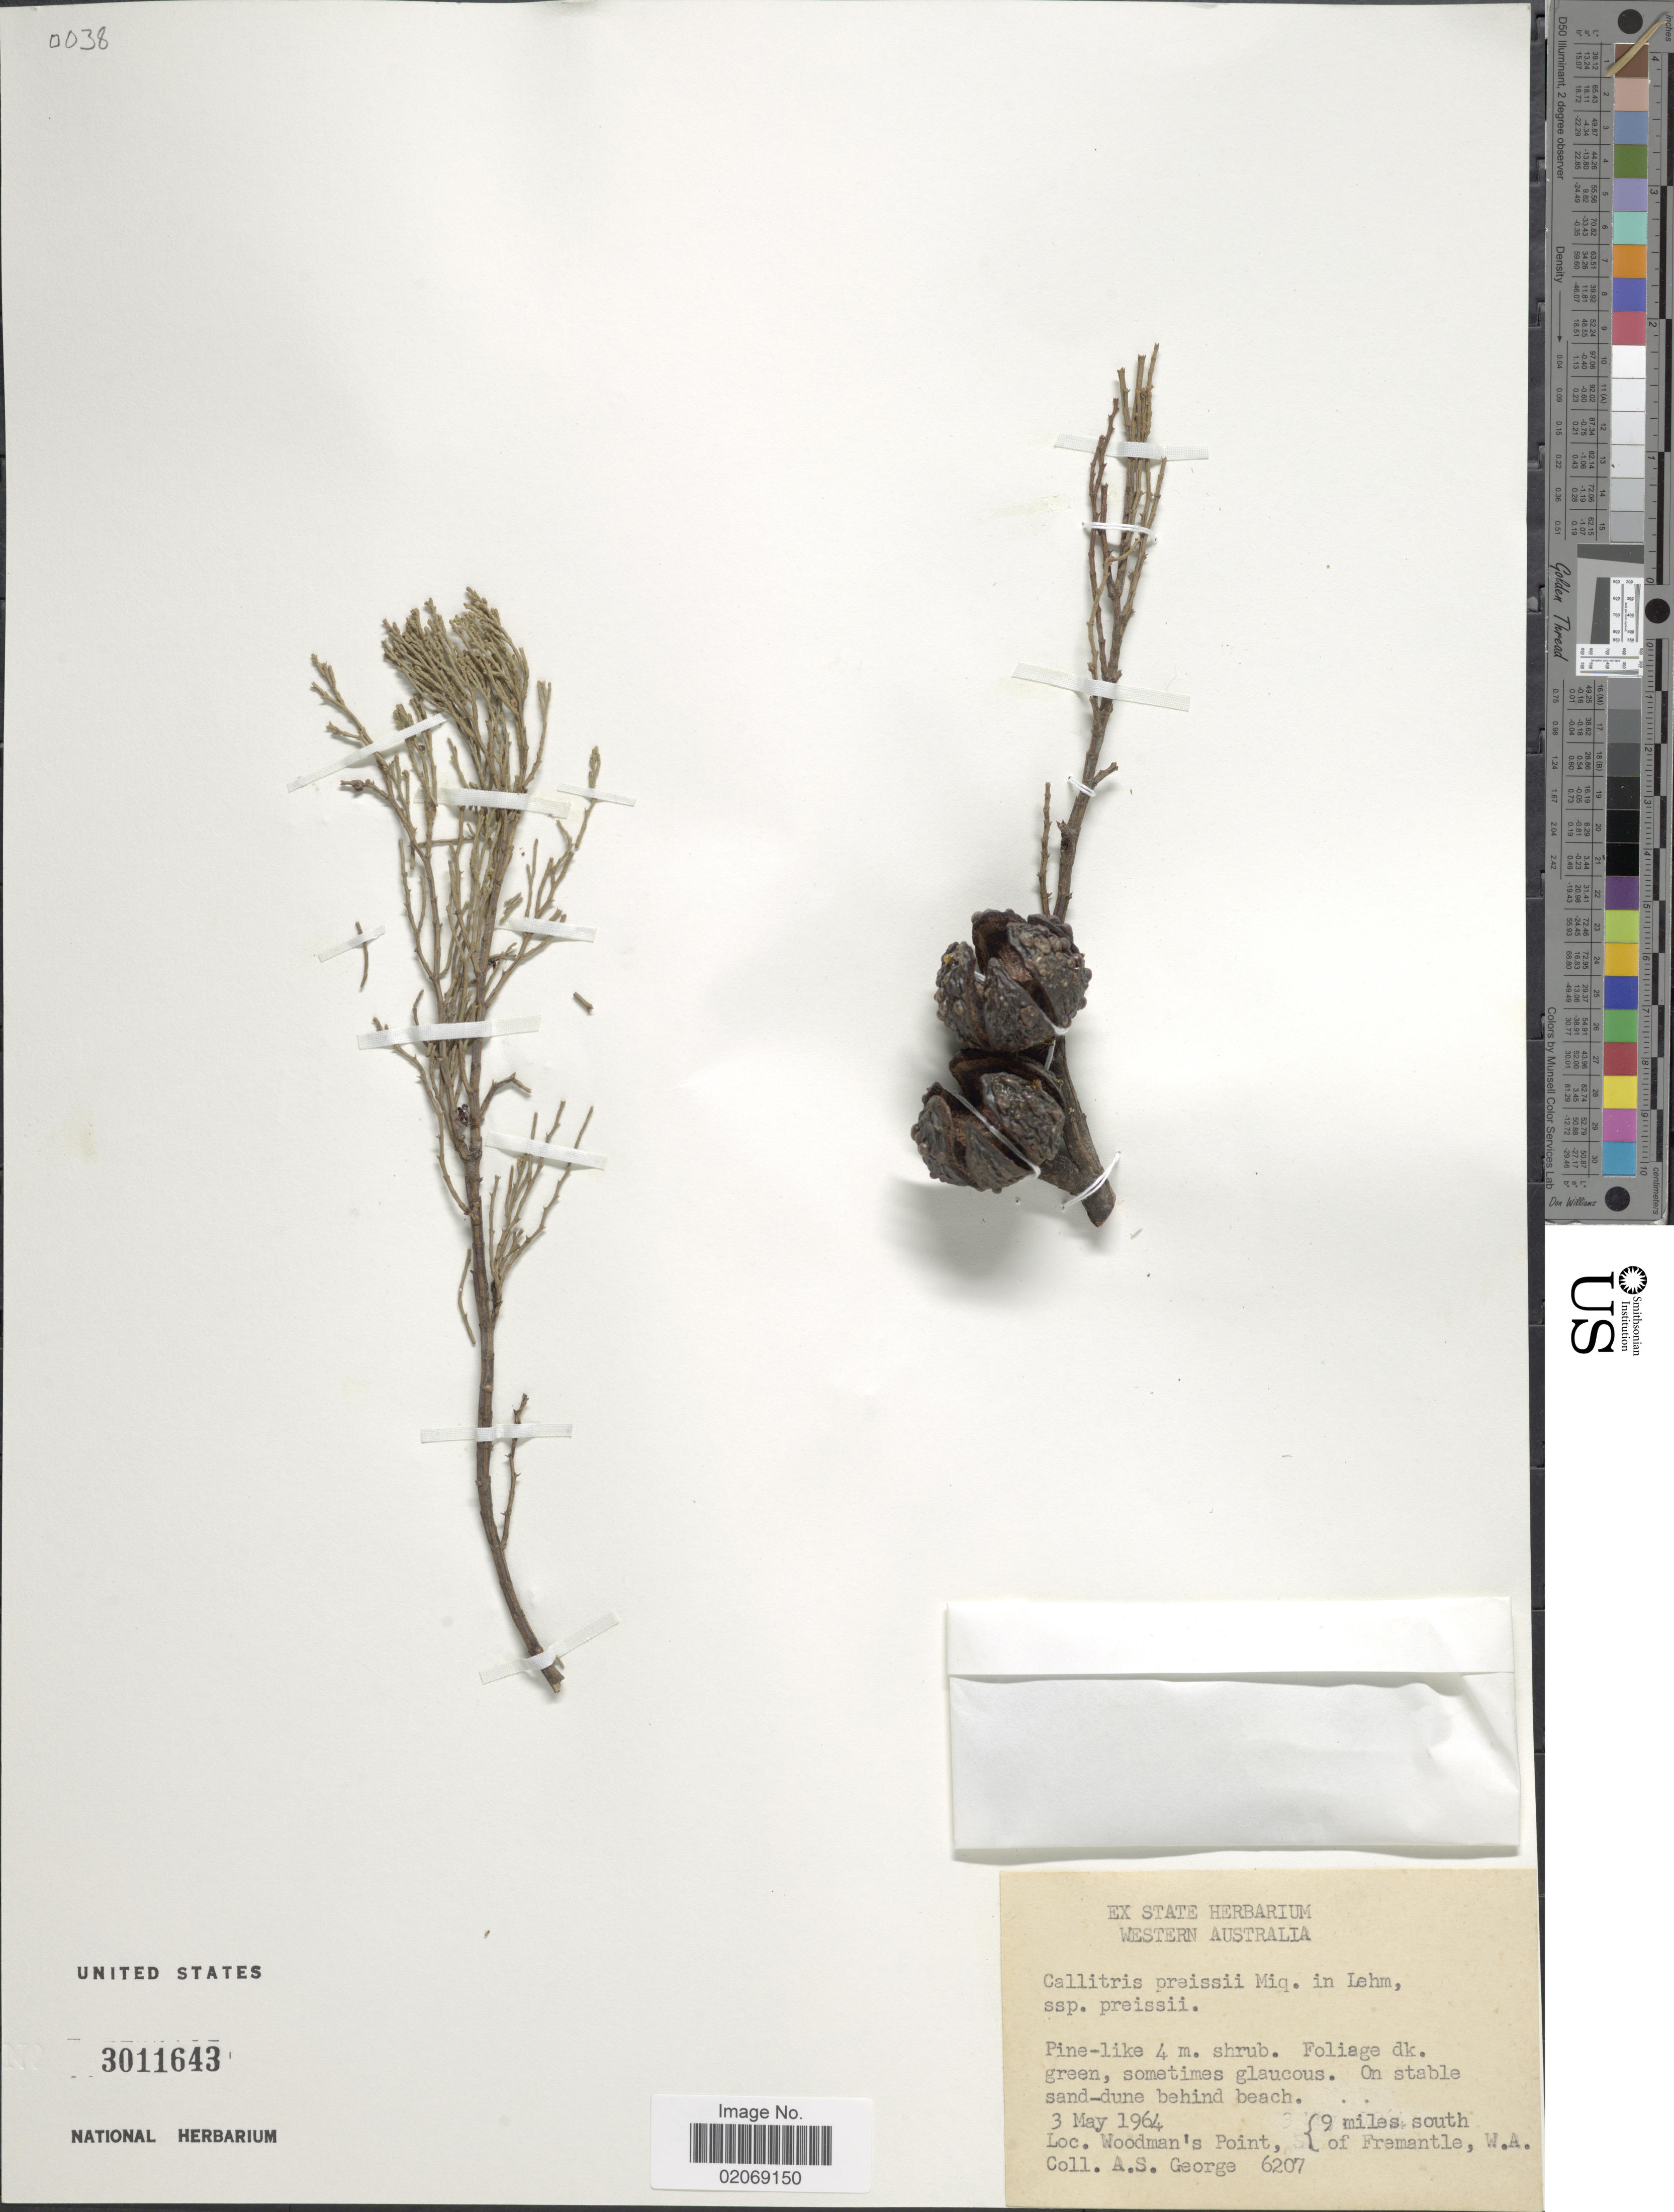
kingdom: Plantae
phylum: Tracheophyta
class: Pinopsida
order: Pinales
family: Cupressaceae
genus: Callitris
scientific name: Callitris preissii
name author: Miq.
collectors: A. S. George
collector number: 6207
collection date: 1964-05-03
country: Australia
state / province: Western Australia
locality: Woodman's Point, 9 miles south of Fremantle, W. A.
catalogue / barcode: US 3011643